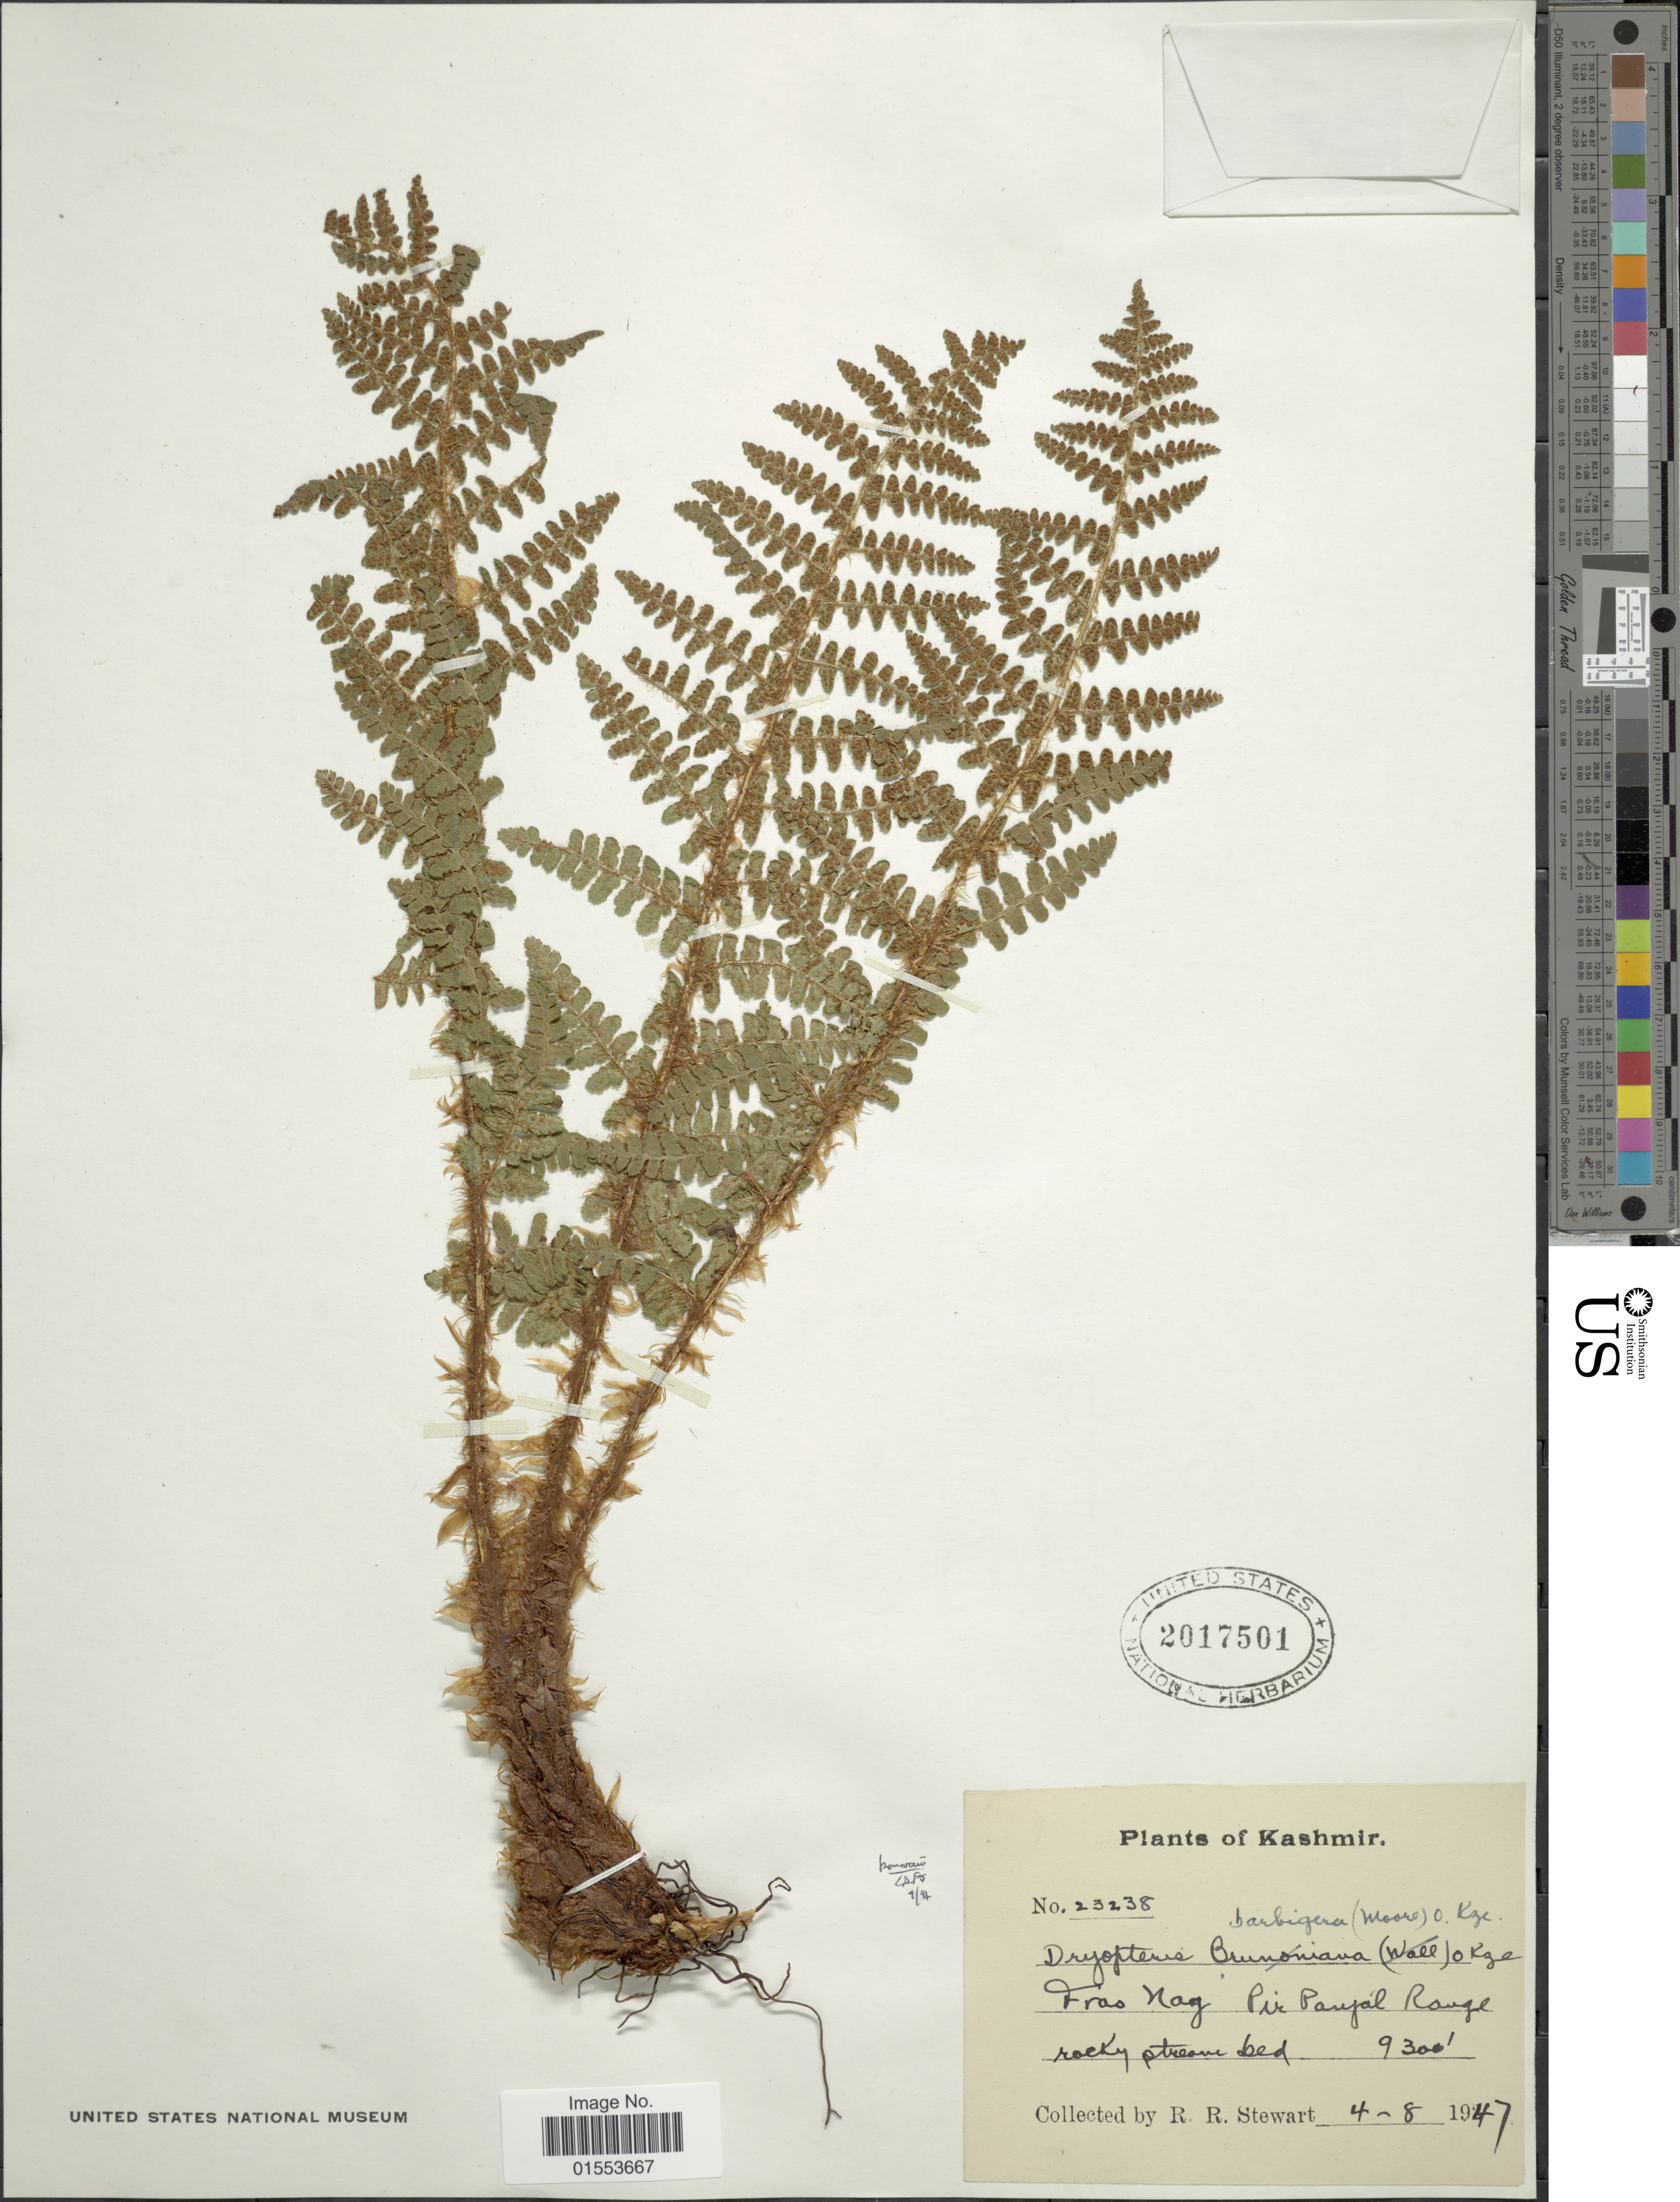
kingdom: Plantae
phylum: Tracheophyta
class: Polypodiopsida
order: Polypodiales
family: Dryopteridaceae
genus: Dryopteris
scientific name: Dryopteris barbigera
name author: (Hook.) Kuntze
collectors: R. R. Stewart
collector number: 23238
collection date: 1947-08-04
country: India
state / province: Jammu and Kashmir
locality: Kashmir, Fras Nag Pir Panjal Range.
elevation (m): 2835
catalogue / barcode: US 2017501